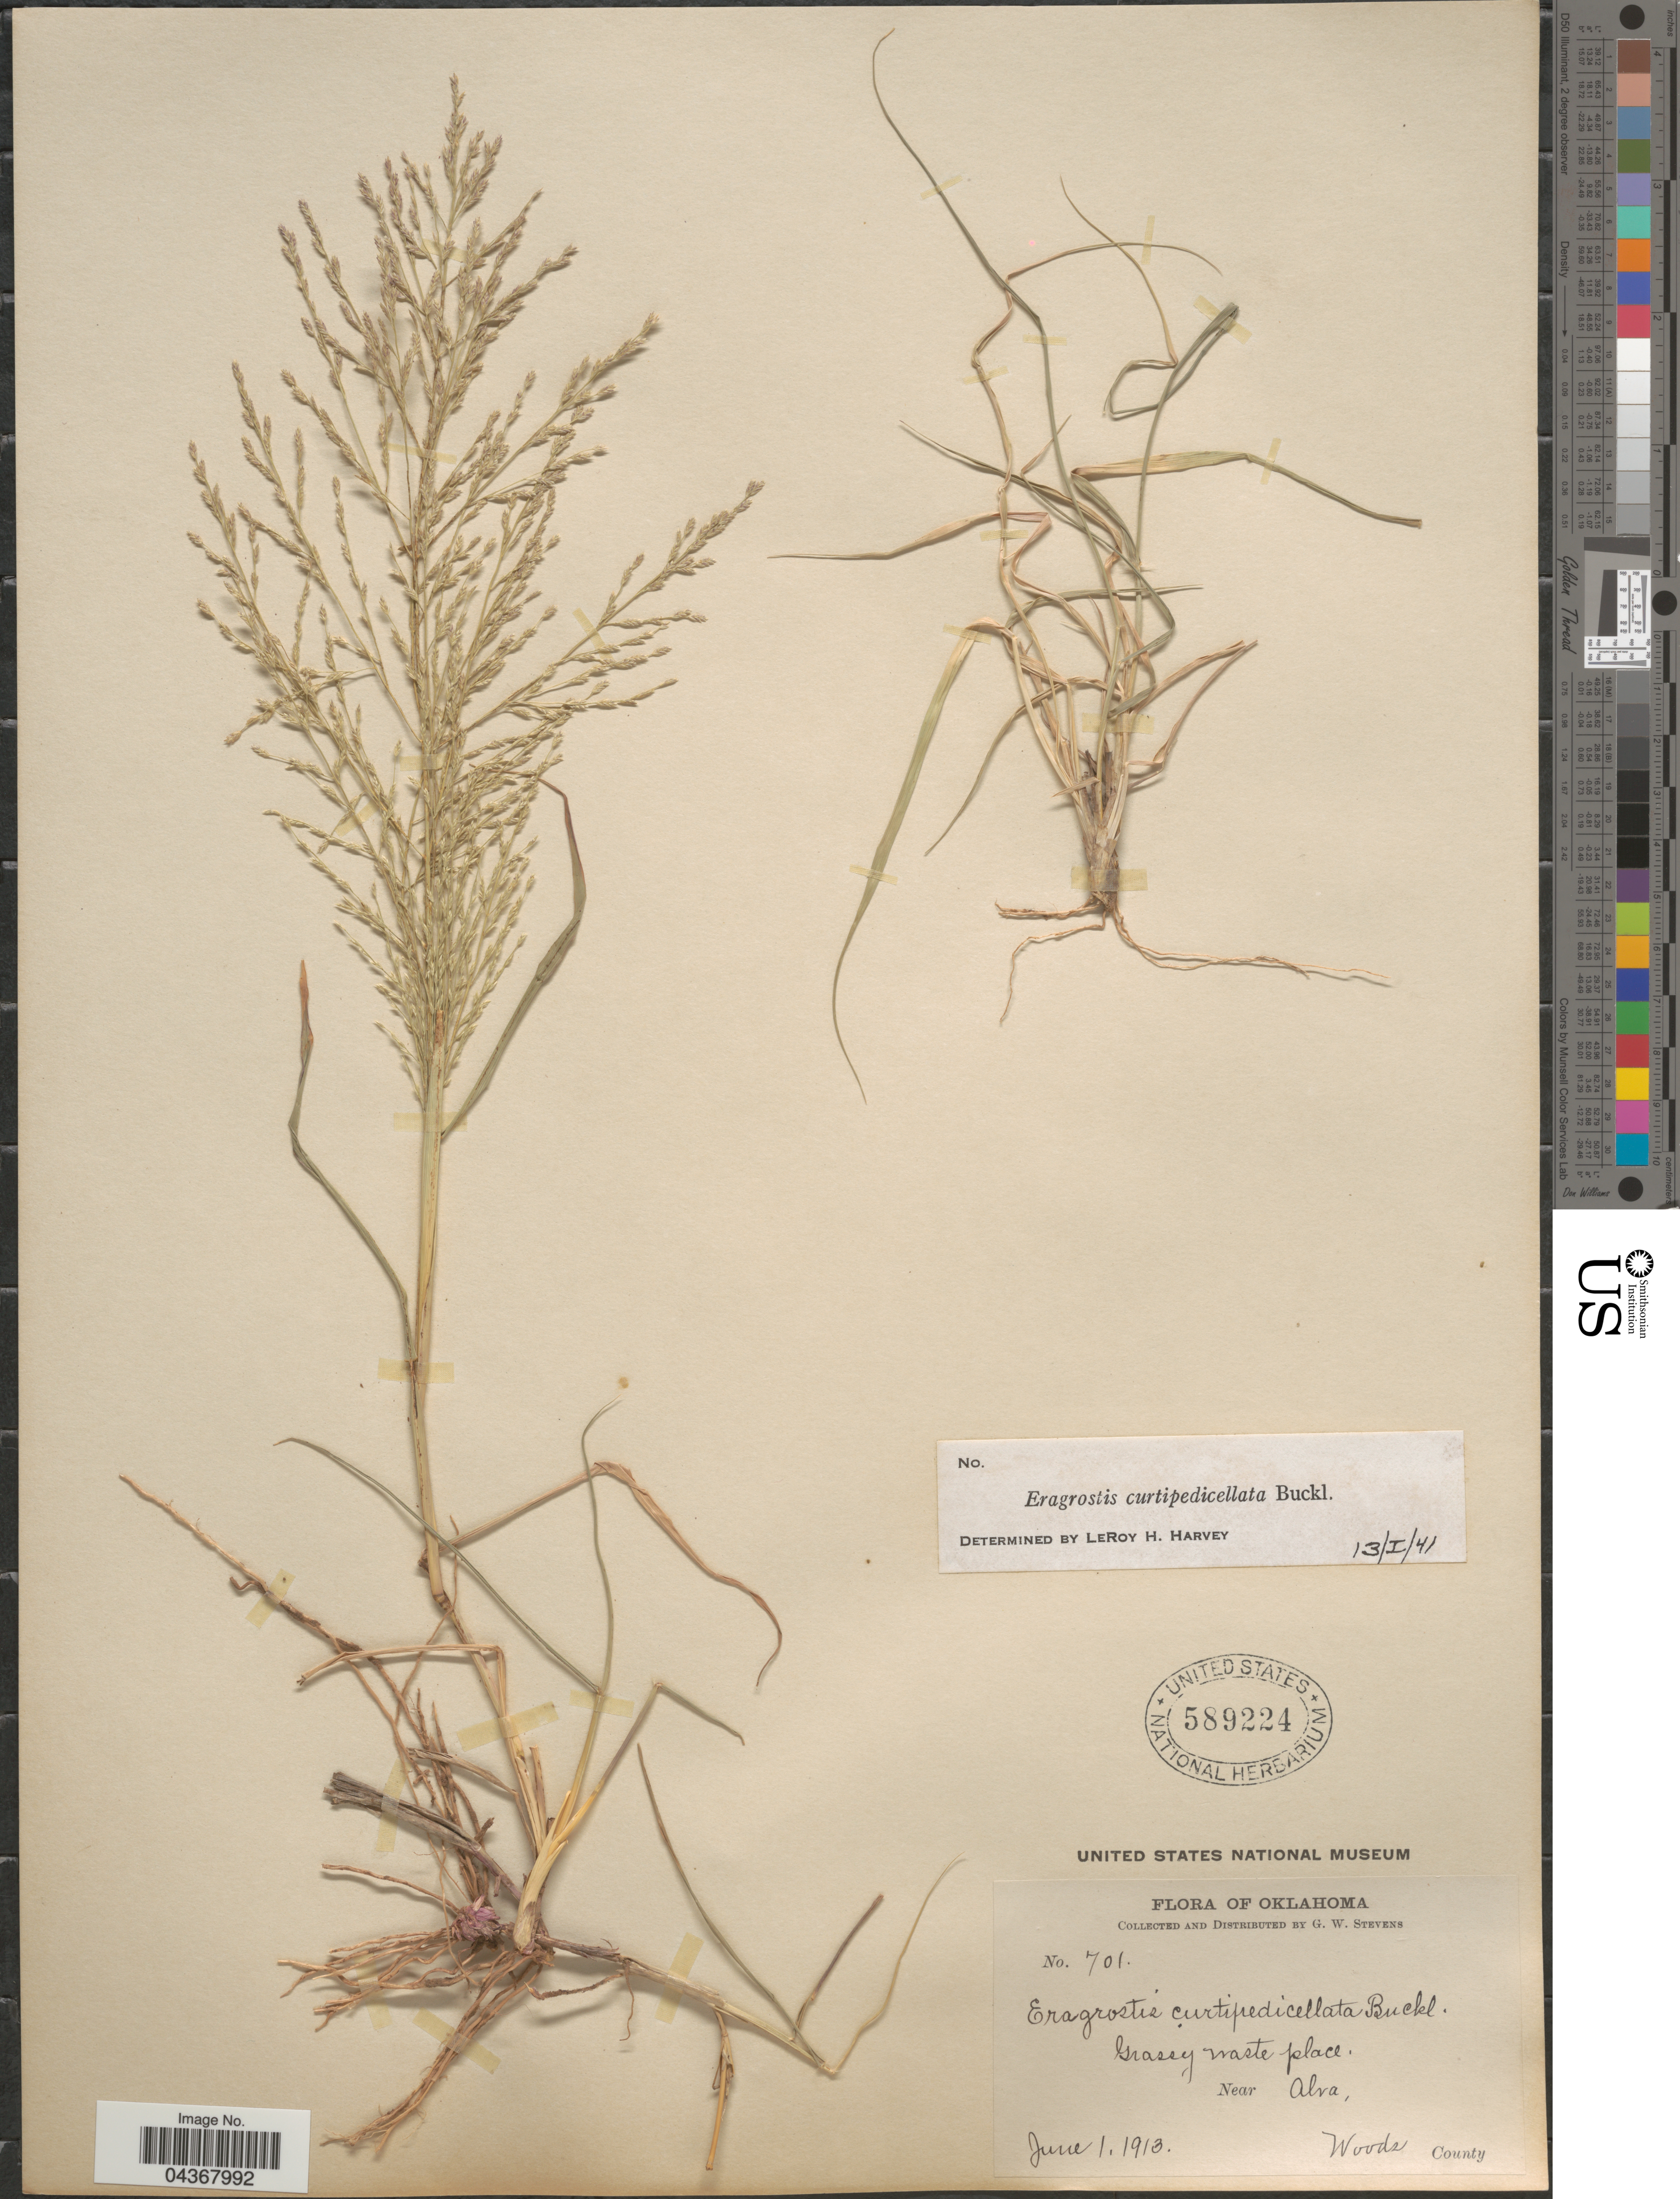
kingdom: Plantae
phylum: Tracheophyta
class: Liliopsida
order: Poales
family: Poaceae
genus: Eragrostis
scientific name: Eragrostis curtipedicellata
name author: Buckley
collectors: G. W. Stevens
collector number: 701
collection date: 1913-06-01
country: United States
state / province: Oklahoma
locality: Near Alva. Woods County.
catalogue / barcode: US 589224